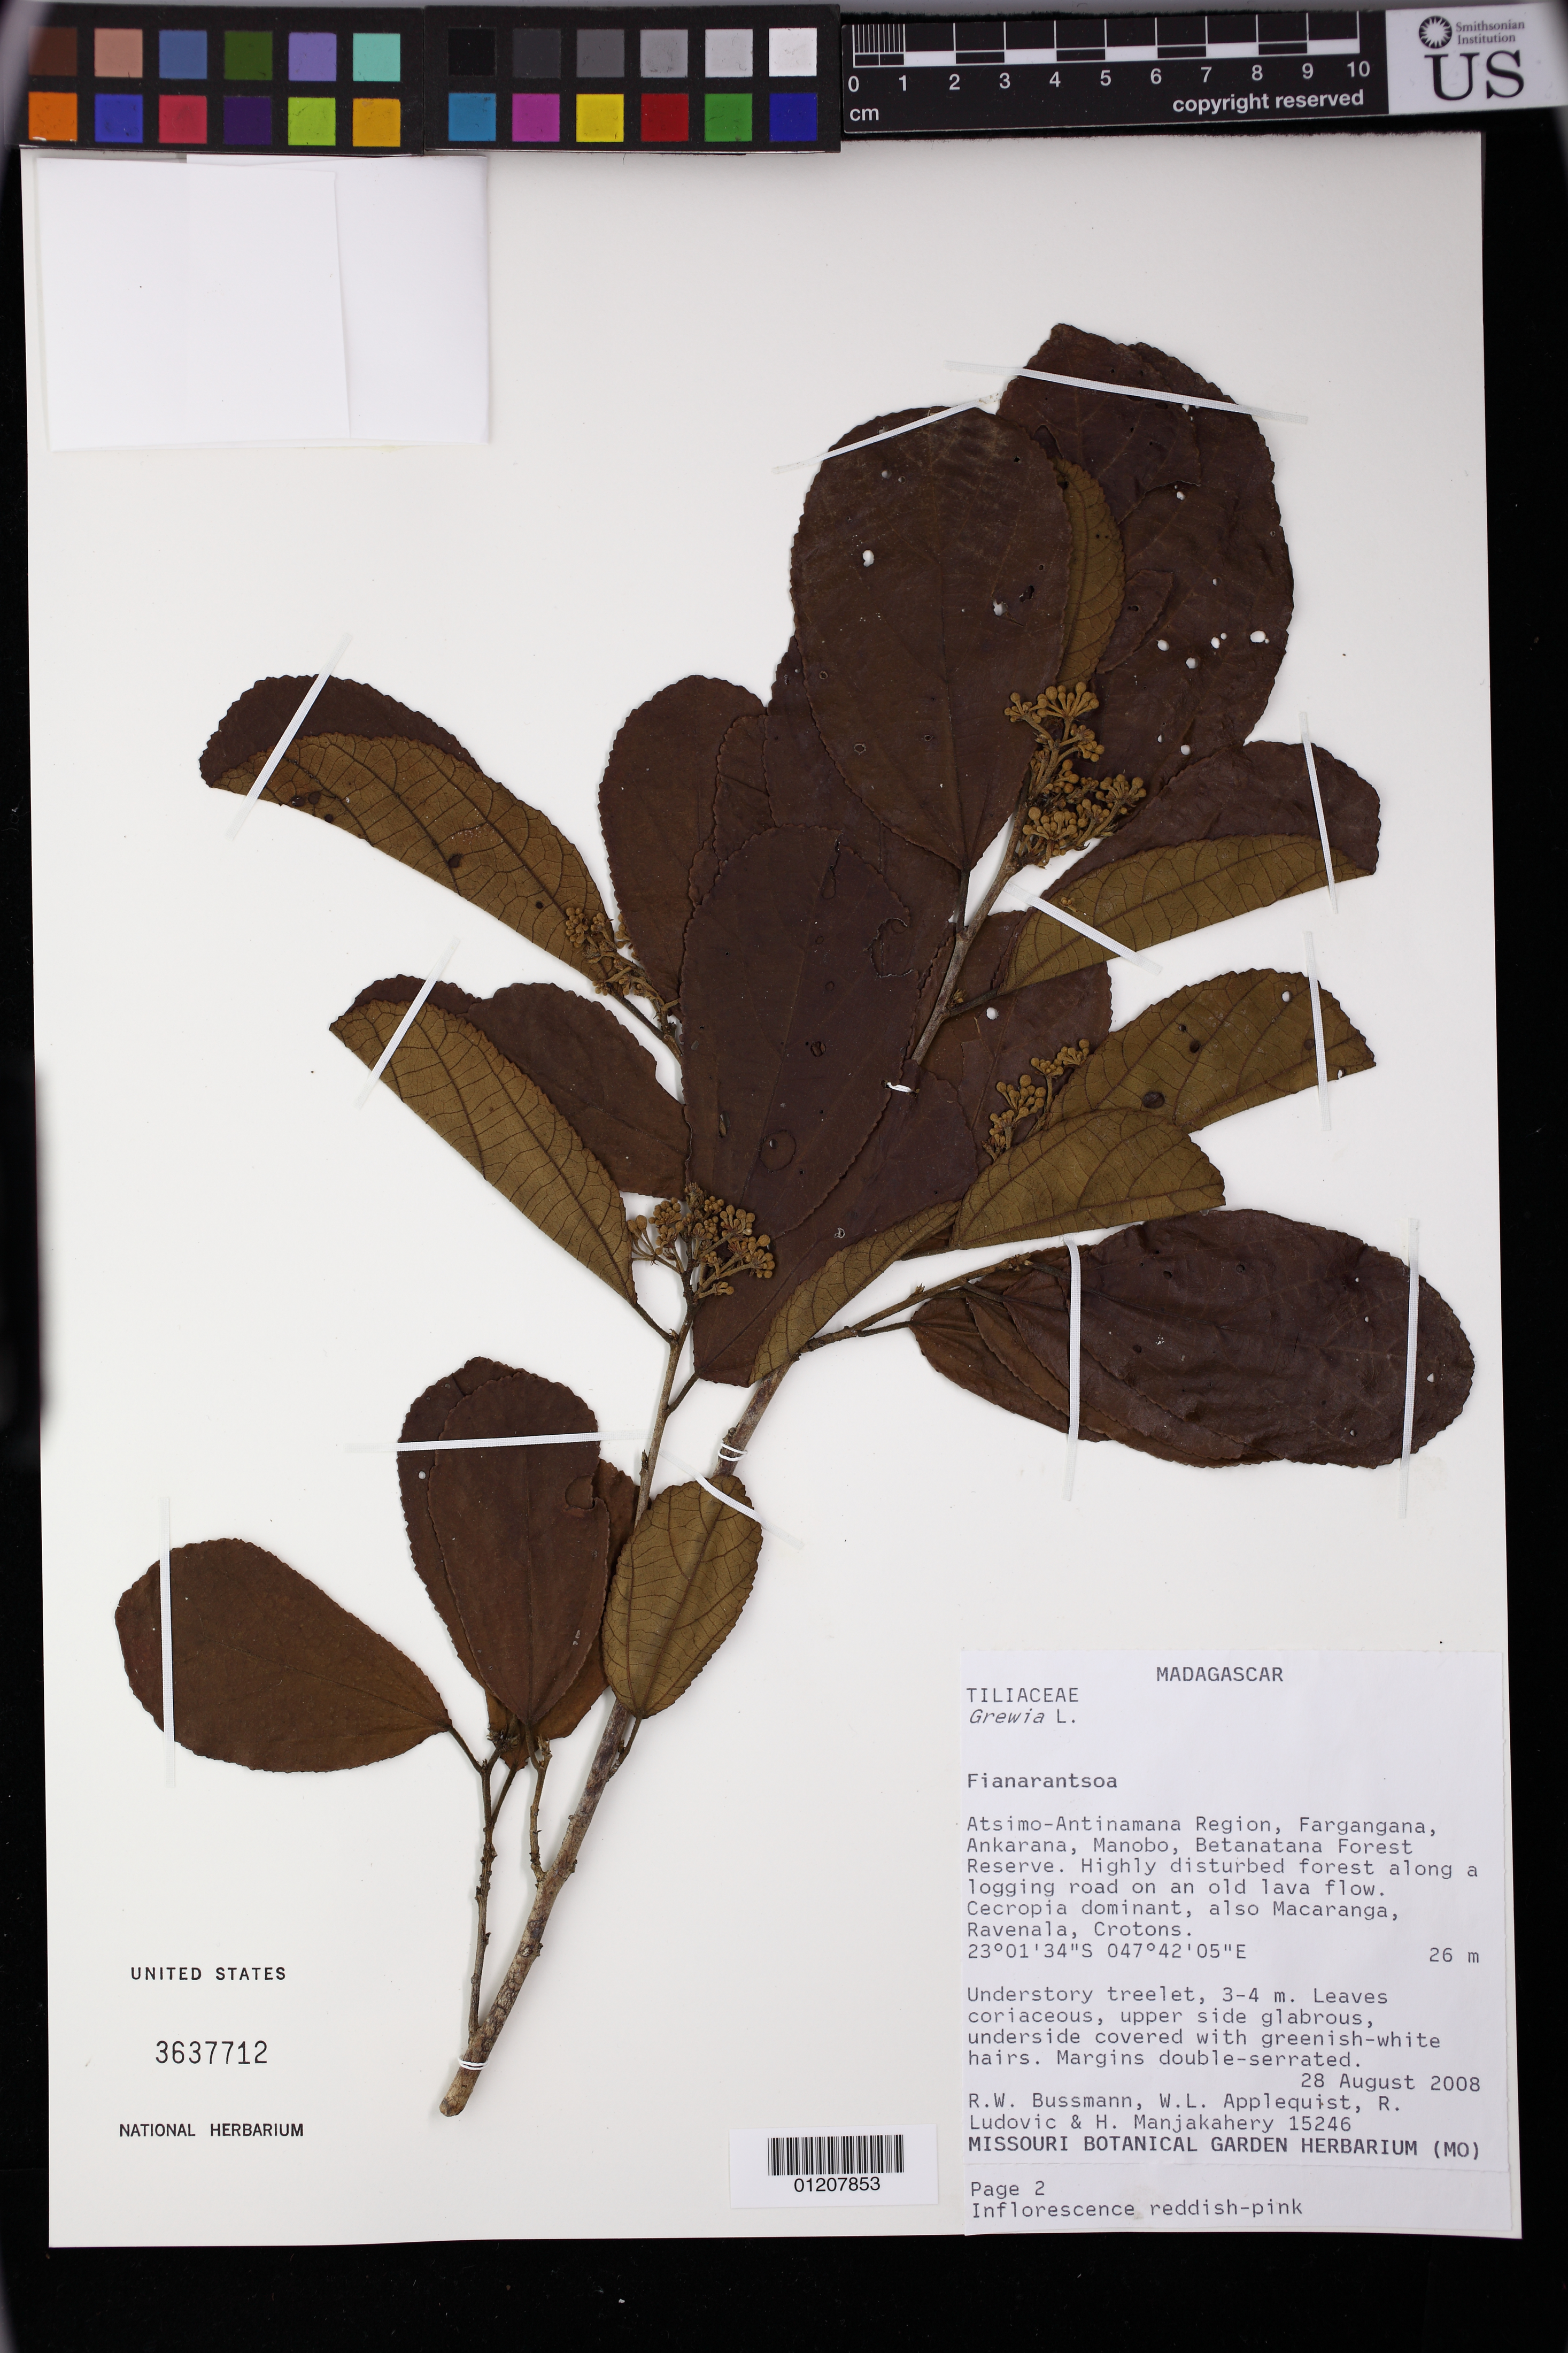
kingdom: Plantae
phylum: Tracheophyta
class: Magnoliopsida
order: Malvales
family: Malvaceae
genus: Grewia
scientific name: Grewia sp.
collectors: R. W. Bussmann, W. Applequist, R. Ludovic & H. N. Manjakahery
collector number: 15246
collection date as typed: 28 Aug 2008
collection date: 2008-08-28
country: Madagascar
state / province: Atsimo-Atsinanana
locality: Fianarantsoa. Atsimo-Antinamana Region, Fargangana, Ankarana, Manobo, Betanatana Forest Reserve. Highly disturbed forest along a logging road on an old lava flow..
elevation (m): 26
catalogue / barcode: US 3637712